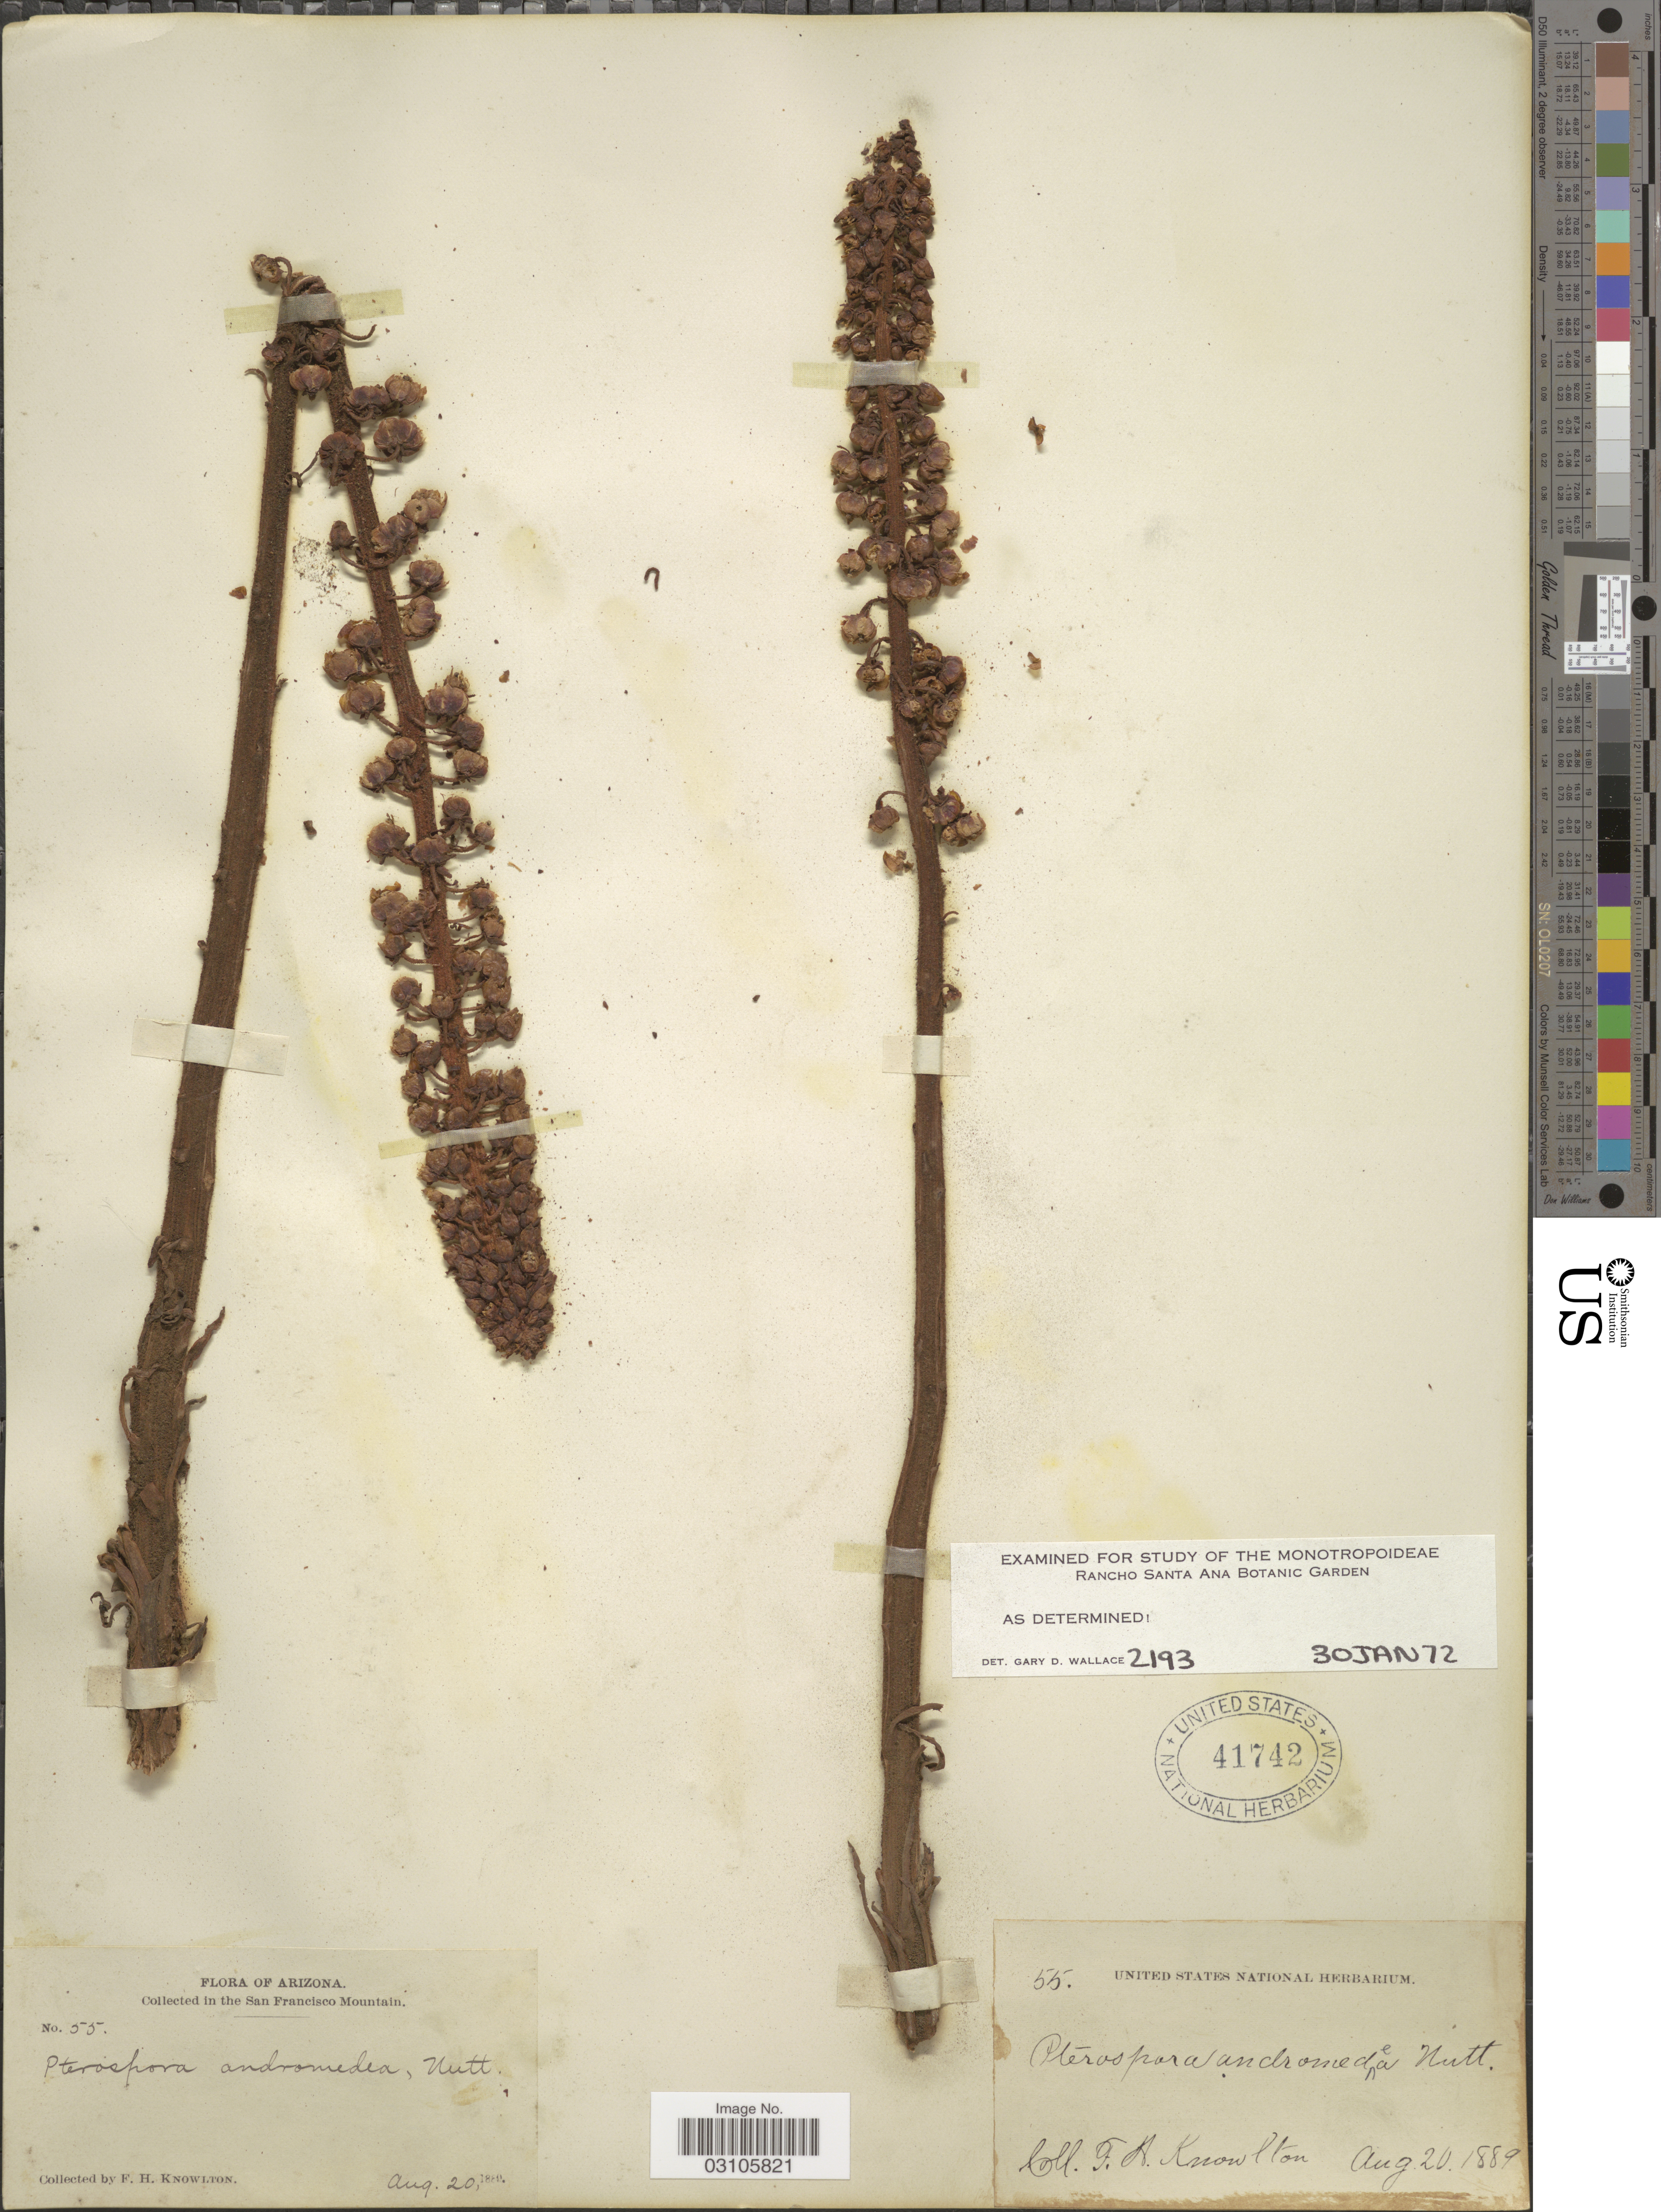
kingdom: Plantae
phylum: Tracheophyta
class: Magnoliopsida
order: Ericales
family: Ericaceae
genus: Pterospora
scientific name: Pterospora andromedea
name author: Nutt.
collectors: F. H. Knowlton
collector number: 55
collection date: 1889-08-20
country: United States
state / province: Arizona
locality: San Francisco Mountain.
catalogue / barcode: US 41742